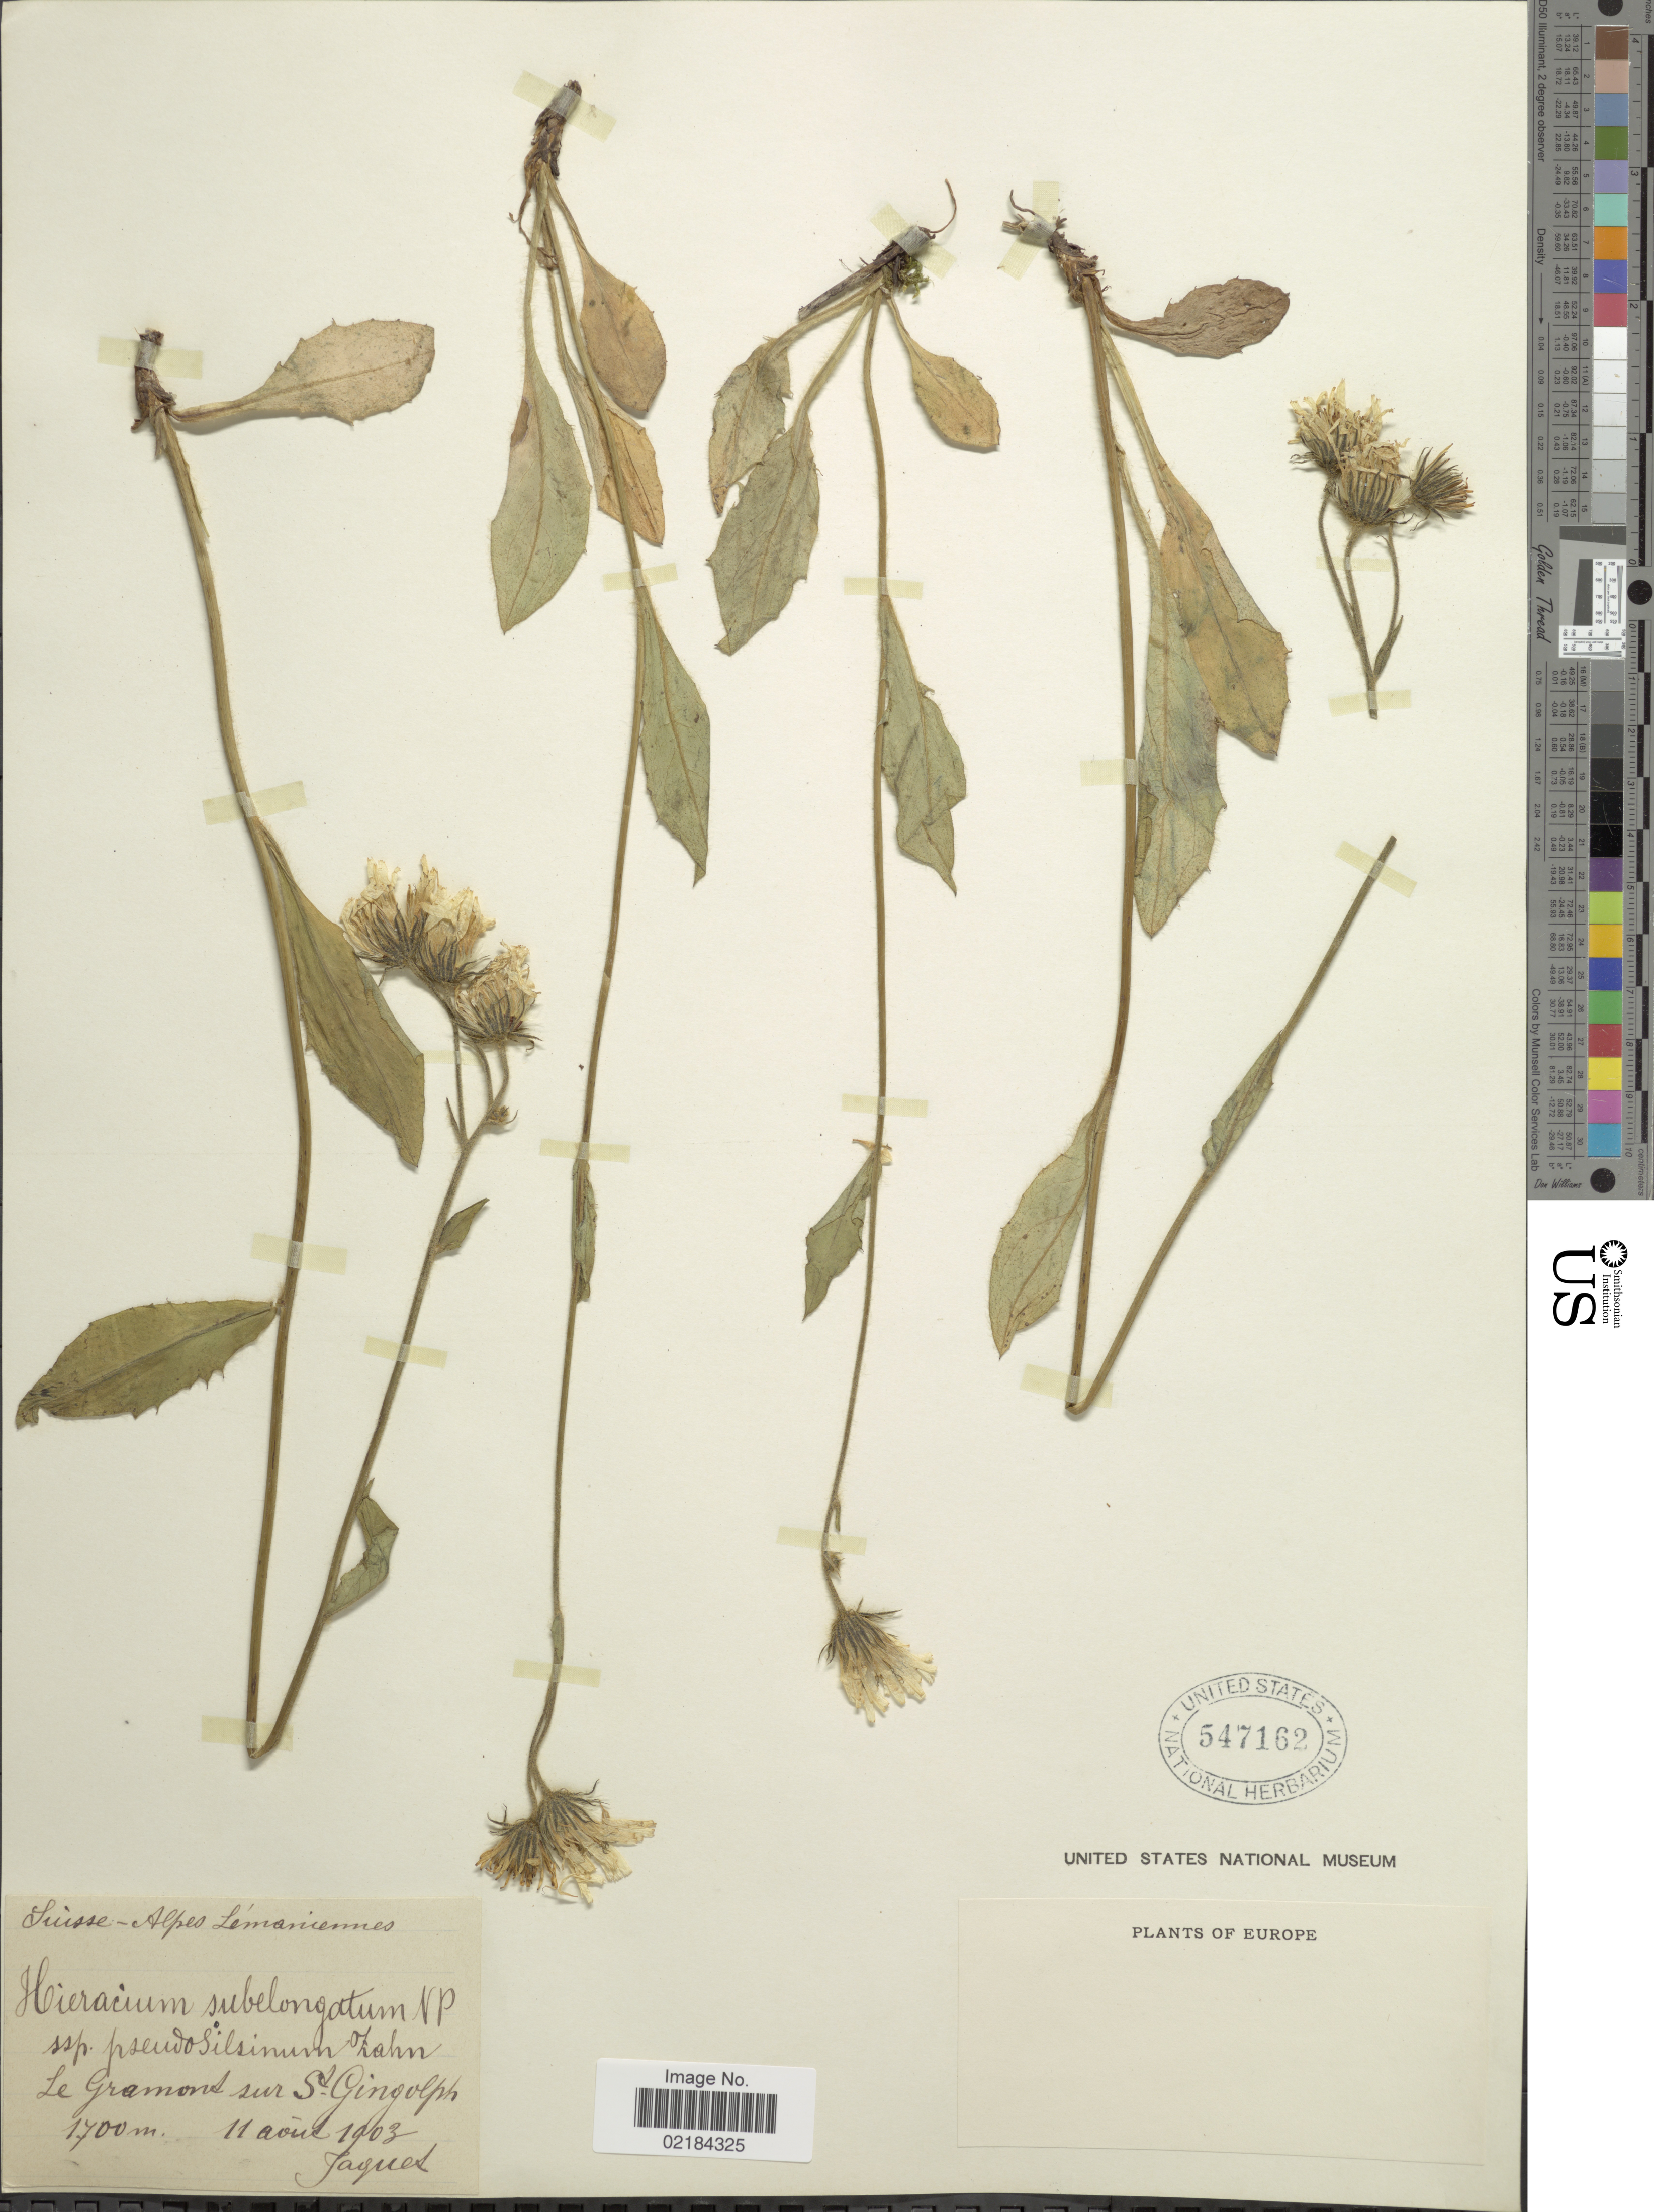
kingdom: Plantae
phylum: Tracheophyta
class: Magnoliopsida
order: Asterales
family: Asteraceae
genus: Hieracium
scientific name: Hieracium valdepilosum subsp. subelongatum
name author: (Näg. & Peter) Greuter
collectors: -. Jaquet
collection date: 1903-08-11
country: Switzerland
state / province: Valais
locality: Le Grammont sur S. Gingolph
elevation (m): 1700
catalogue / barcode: US 547162